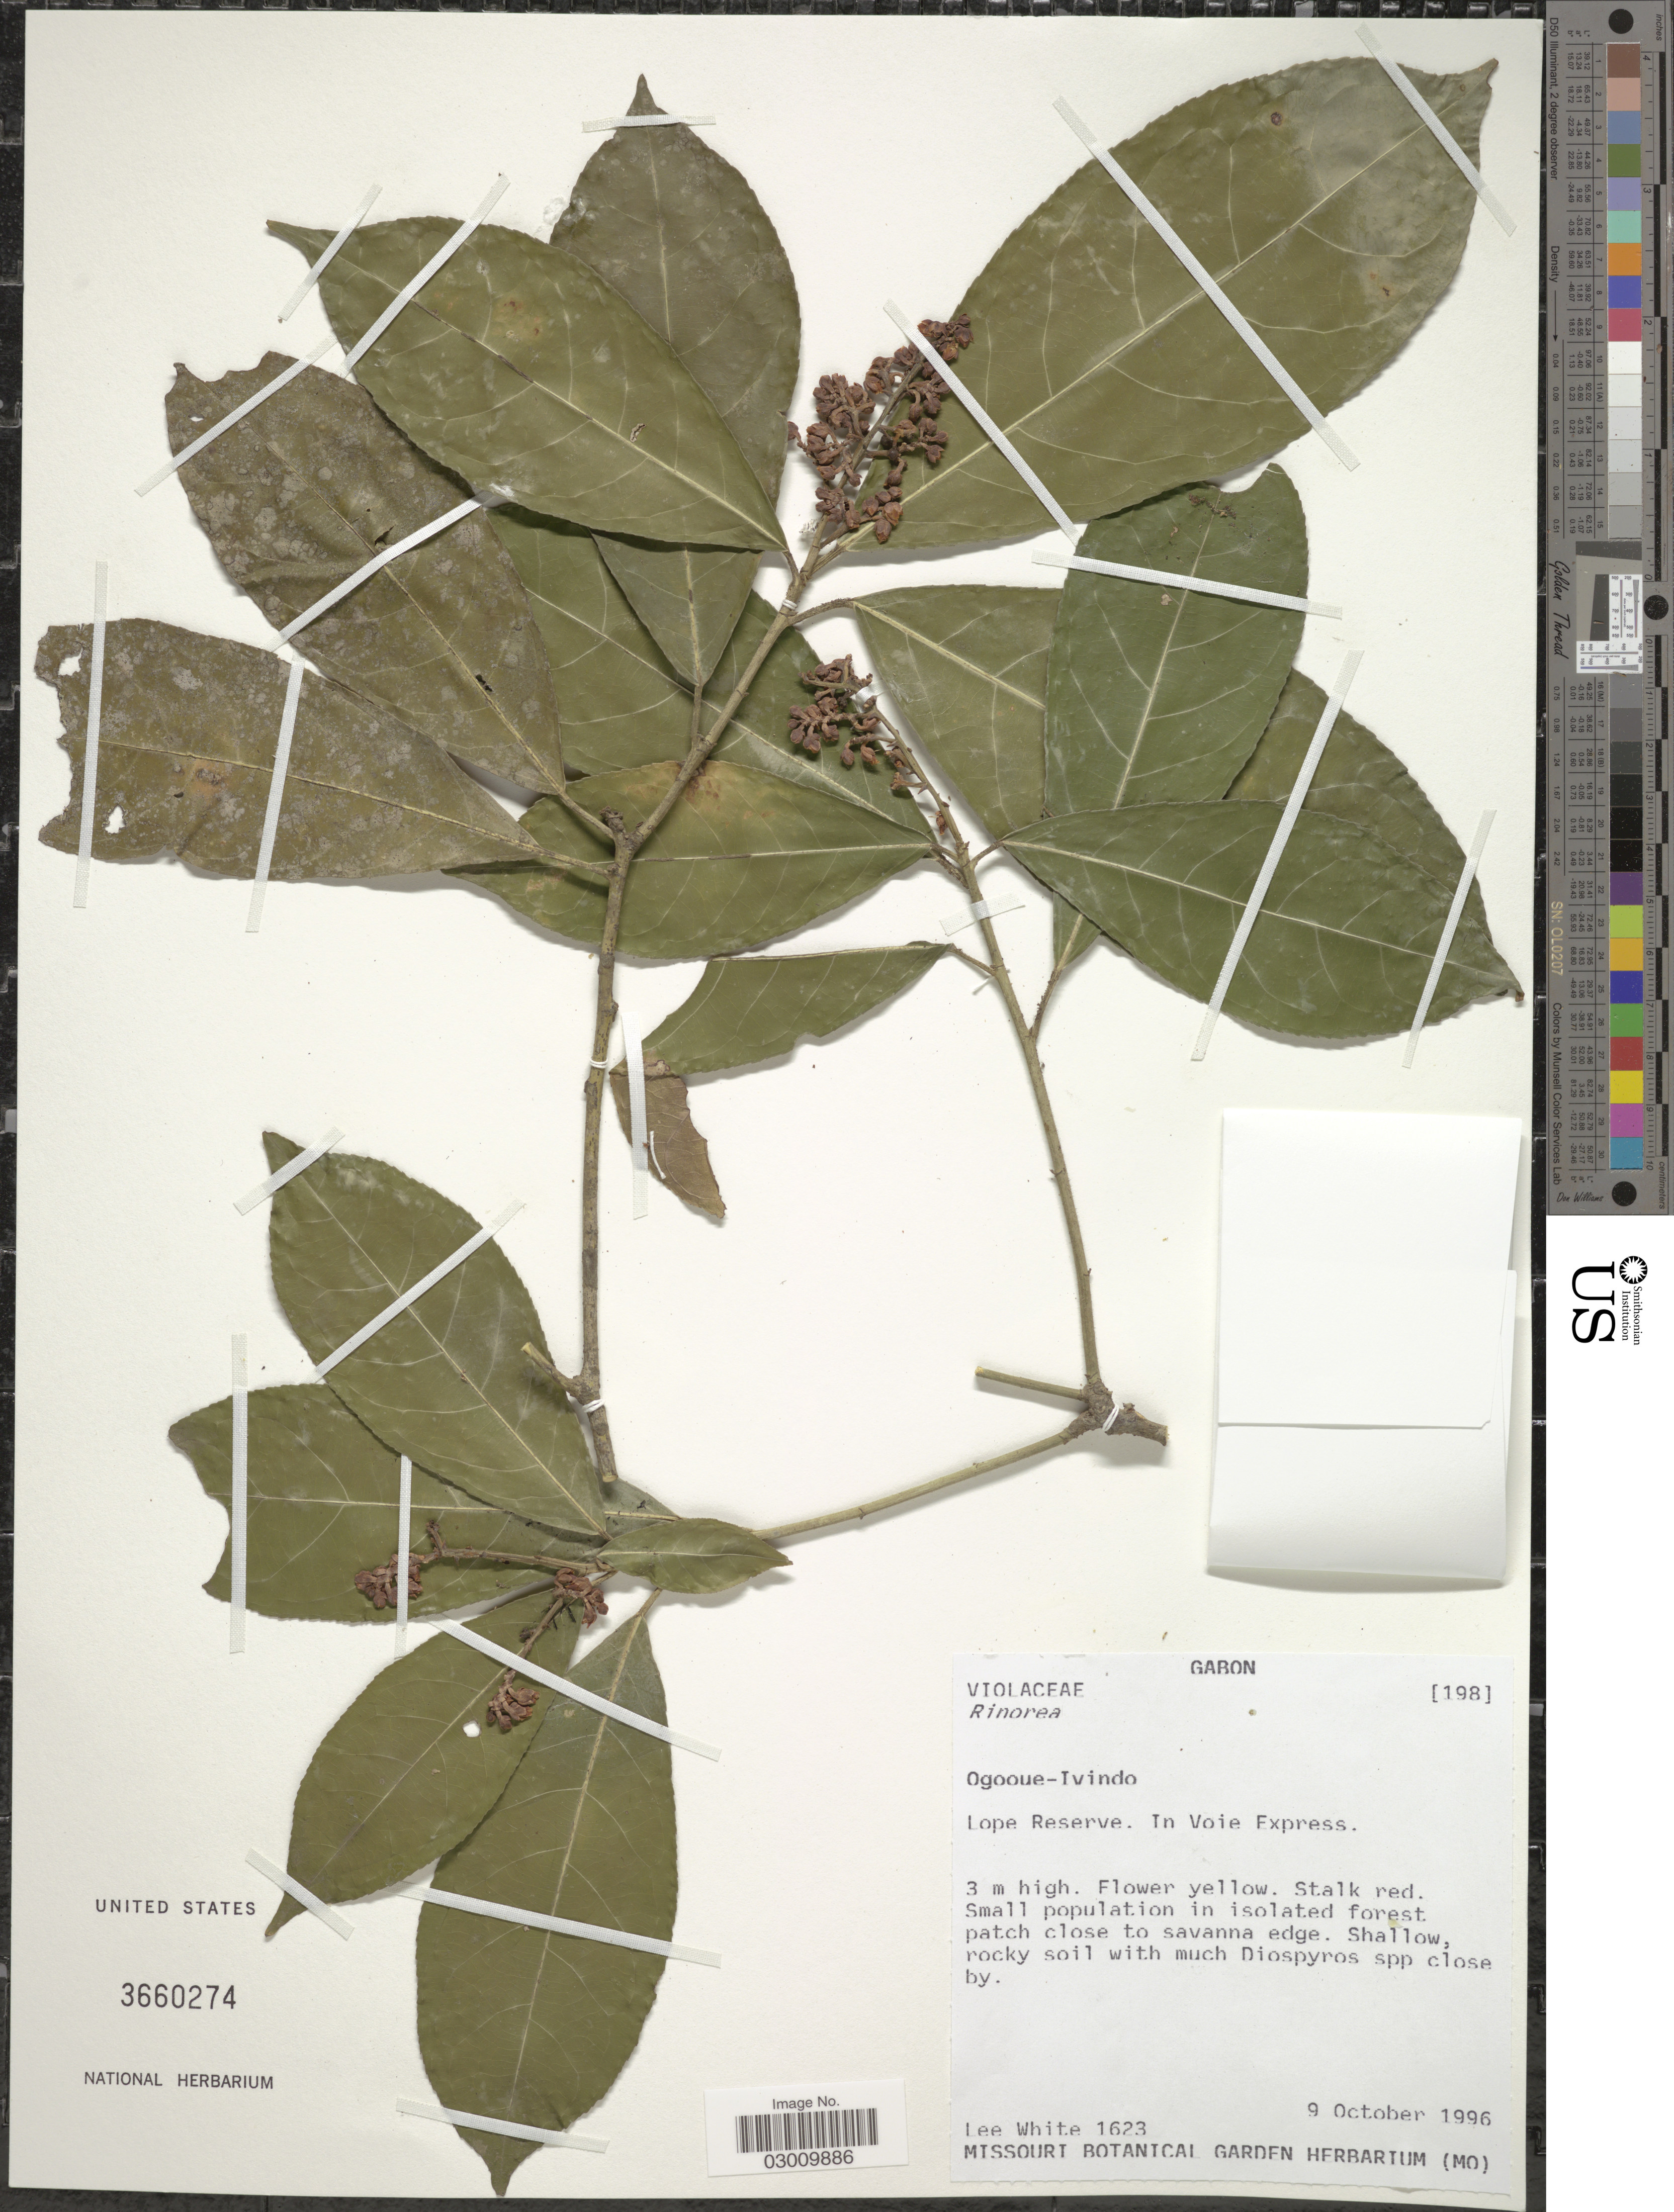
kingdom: Plantae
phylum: Tracheophyta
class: Magnoliopsida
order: Malpighiales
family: Violaceae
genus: Rinorea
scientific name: Rinorea sp.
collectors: L. White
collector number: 1623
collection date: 1996-10-09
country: Gabon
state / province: Ogooue-Ivindo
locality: Lope Reserve. In Voie Express.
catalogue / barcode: US 3660274